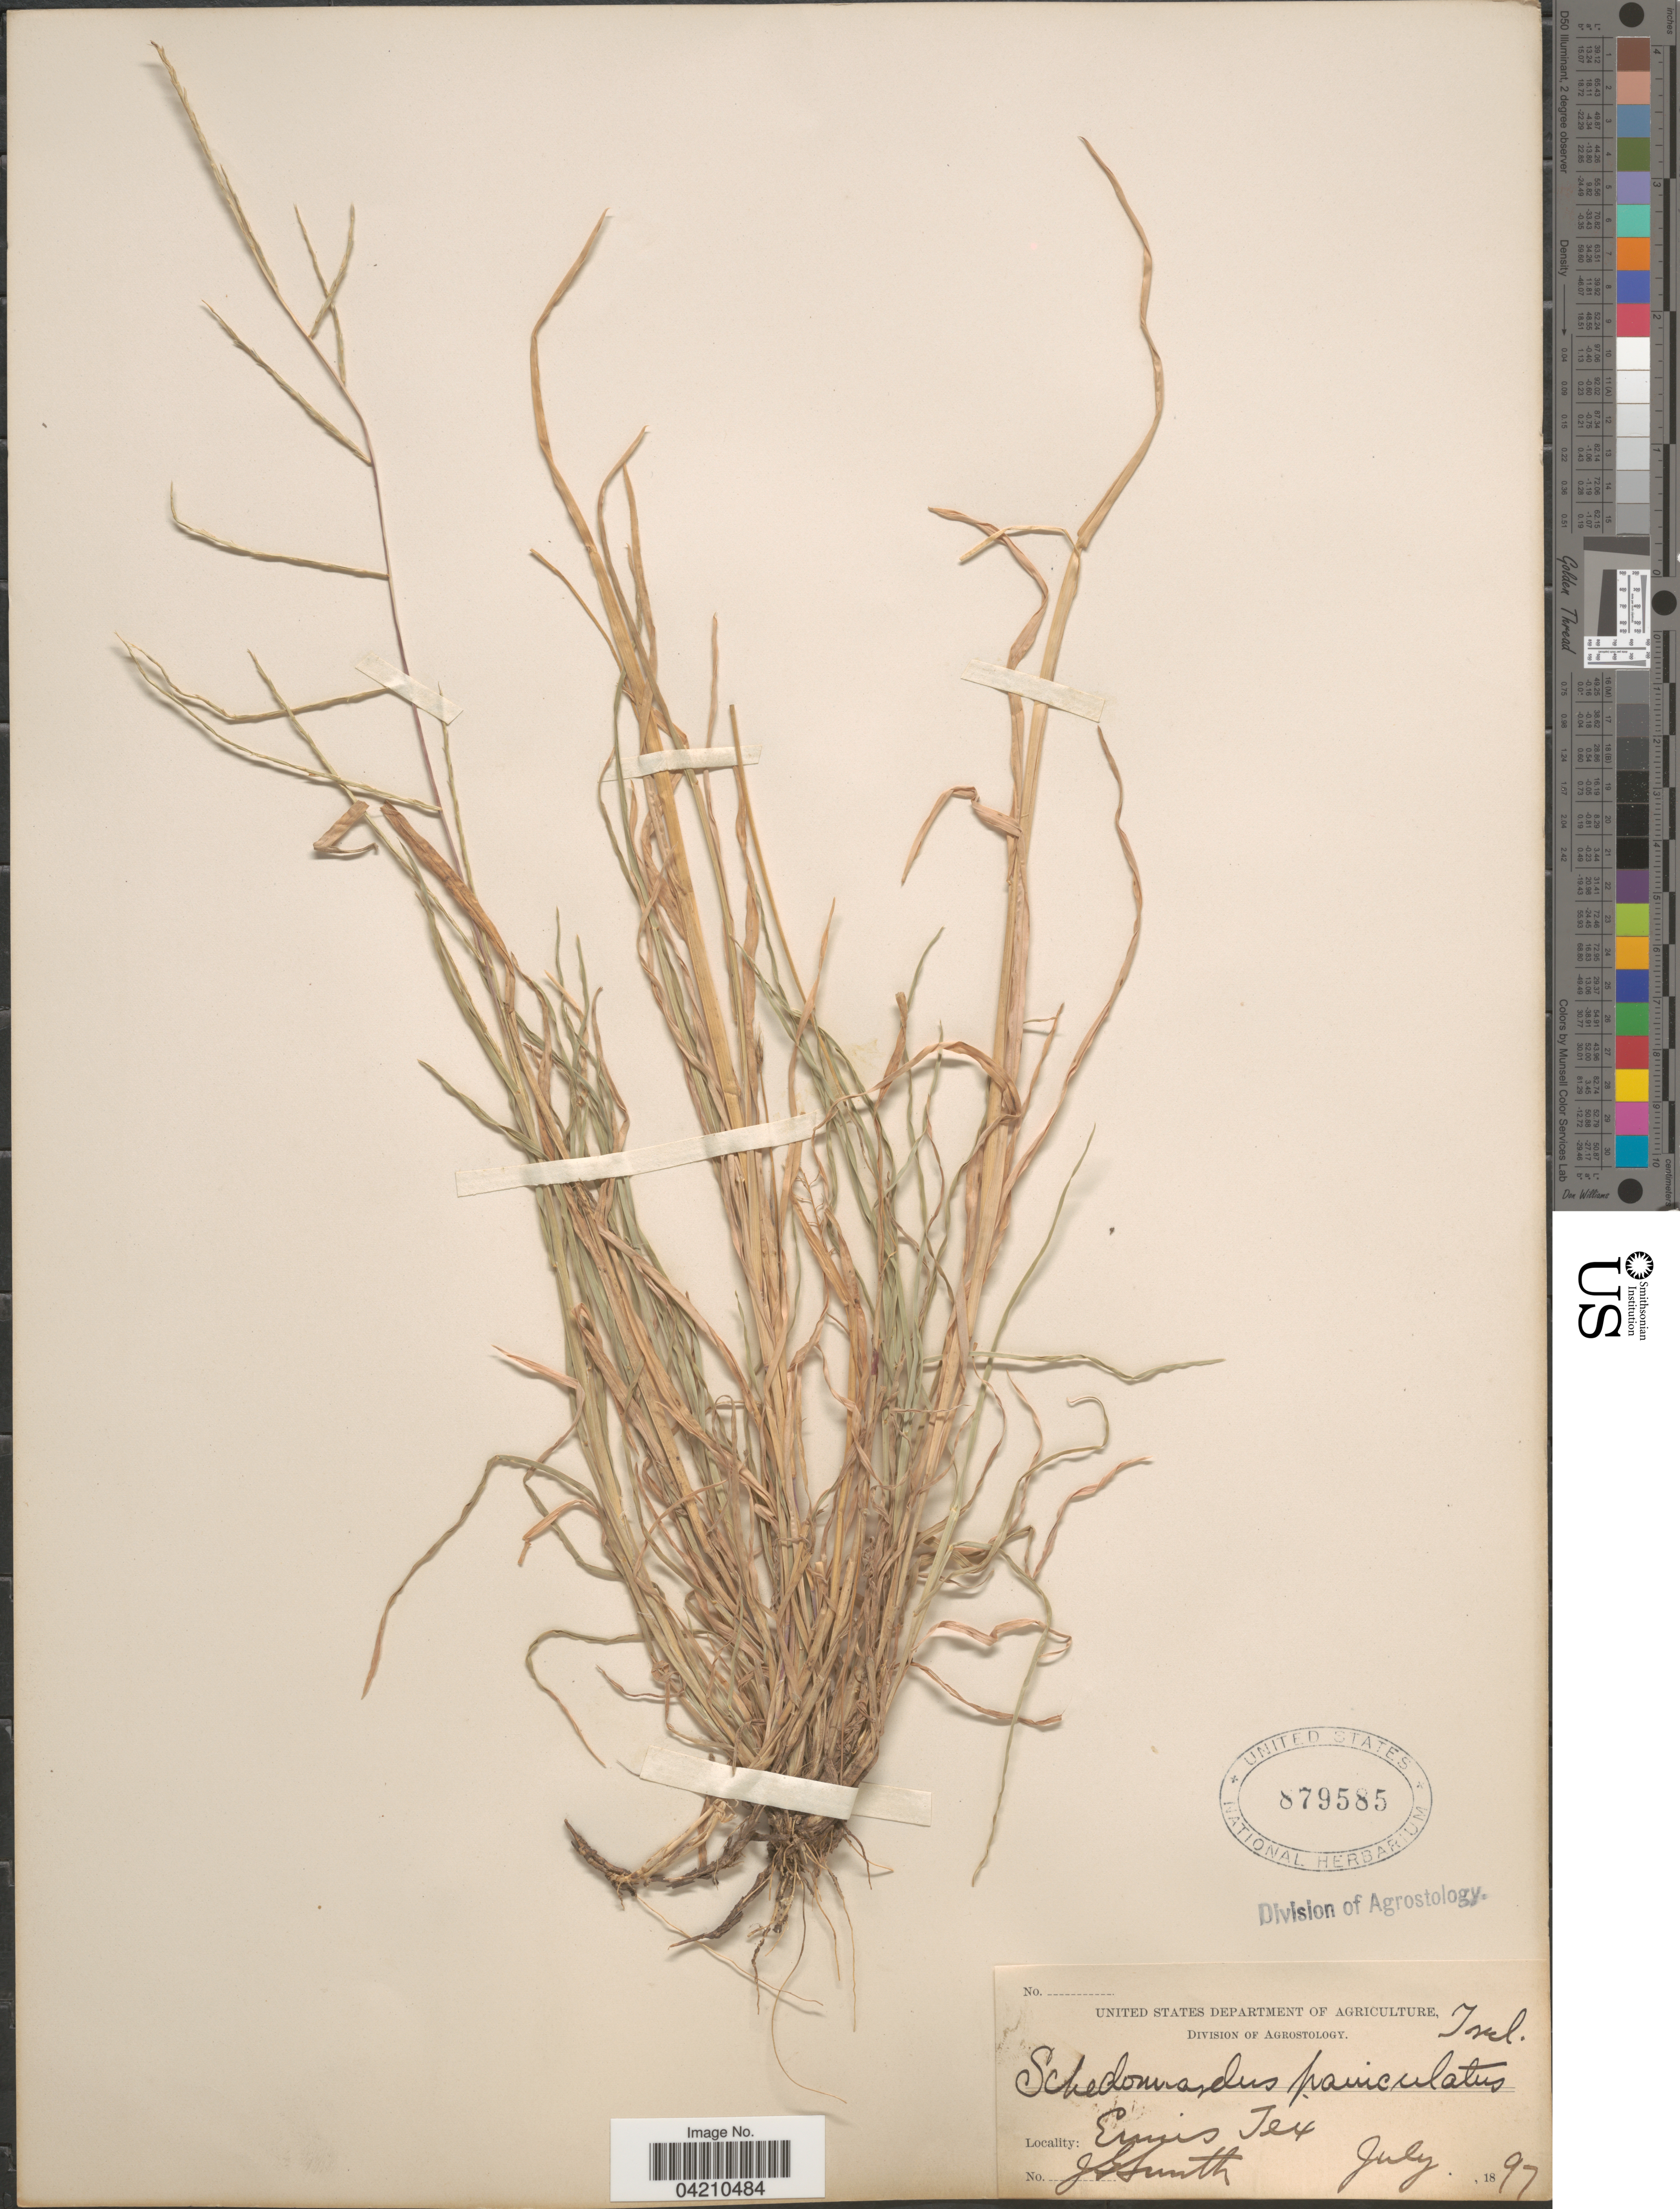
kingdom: Plantae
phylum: Tracheophyta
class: Liliopsida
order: Poales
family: Poaceae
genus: Muhlenbergia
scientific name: Muhlenbergia paniculata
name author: (Nutt.) Columbus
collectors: J. G. Smith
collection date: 1897-07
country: United States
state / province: Texas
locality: Ermis.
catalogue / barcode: US 879585